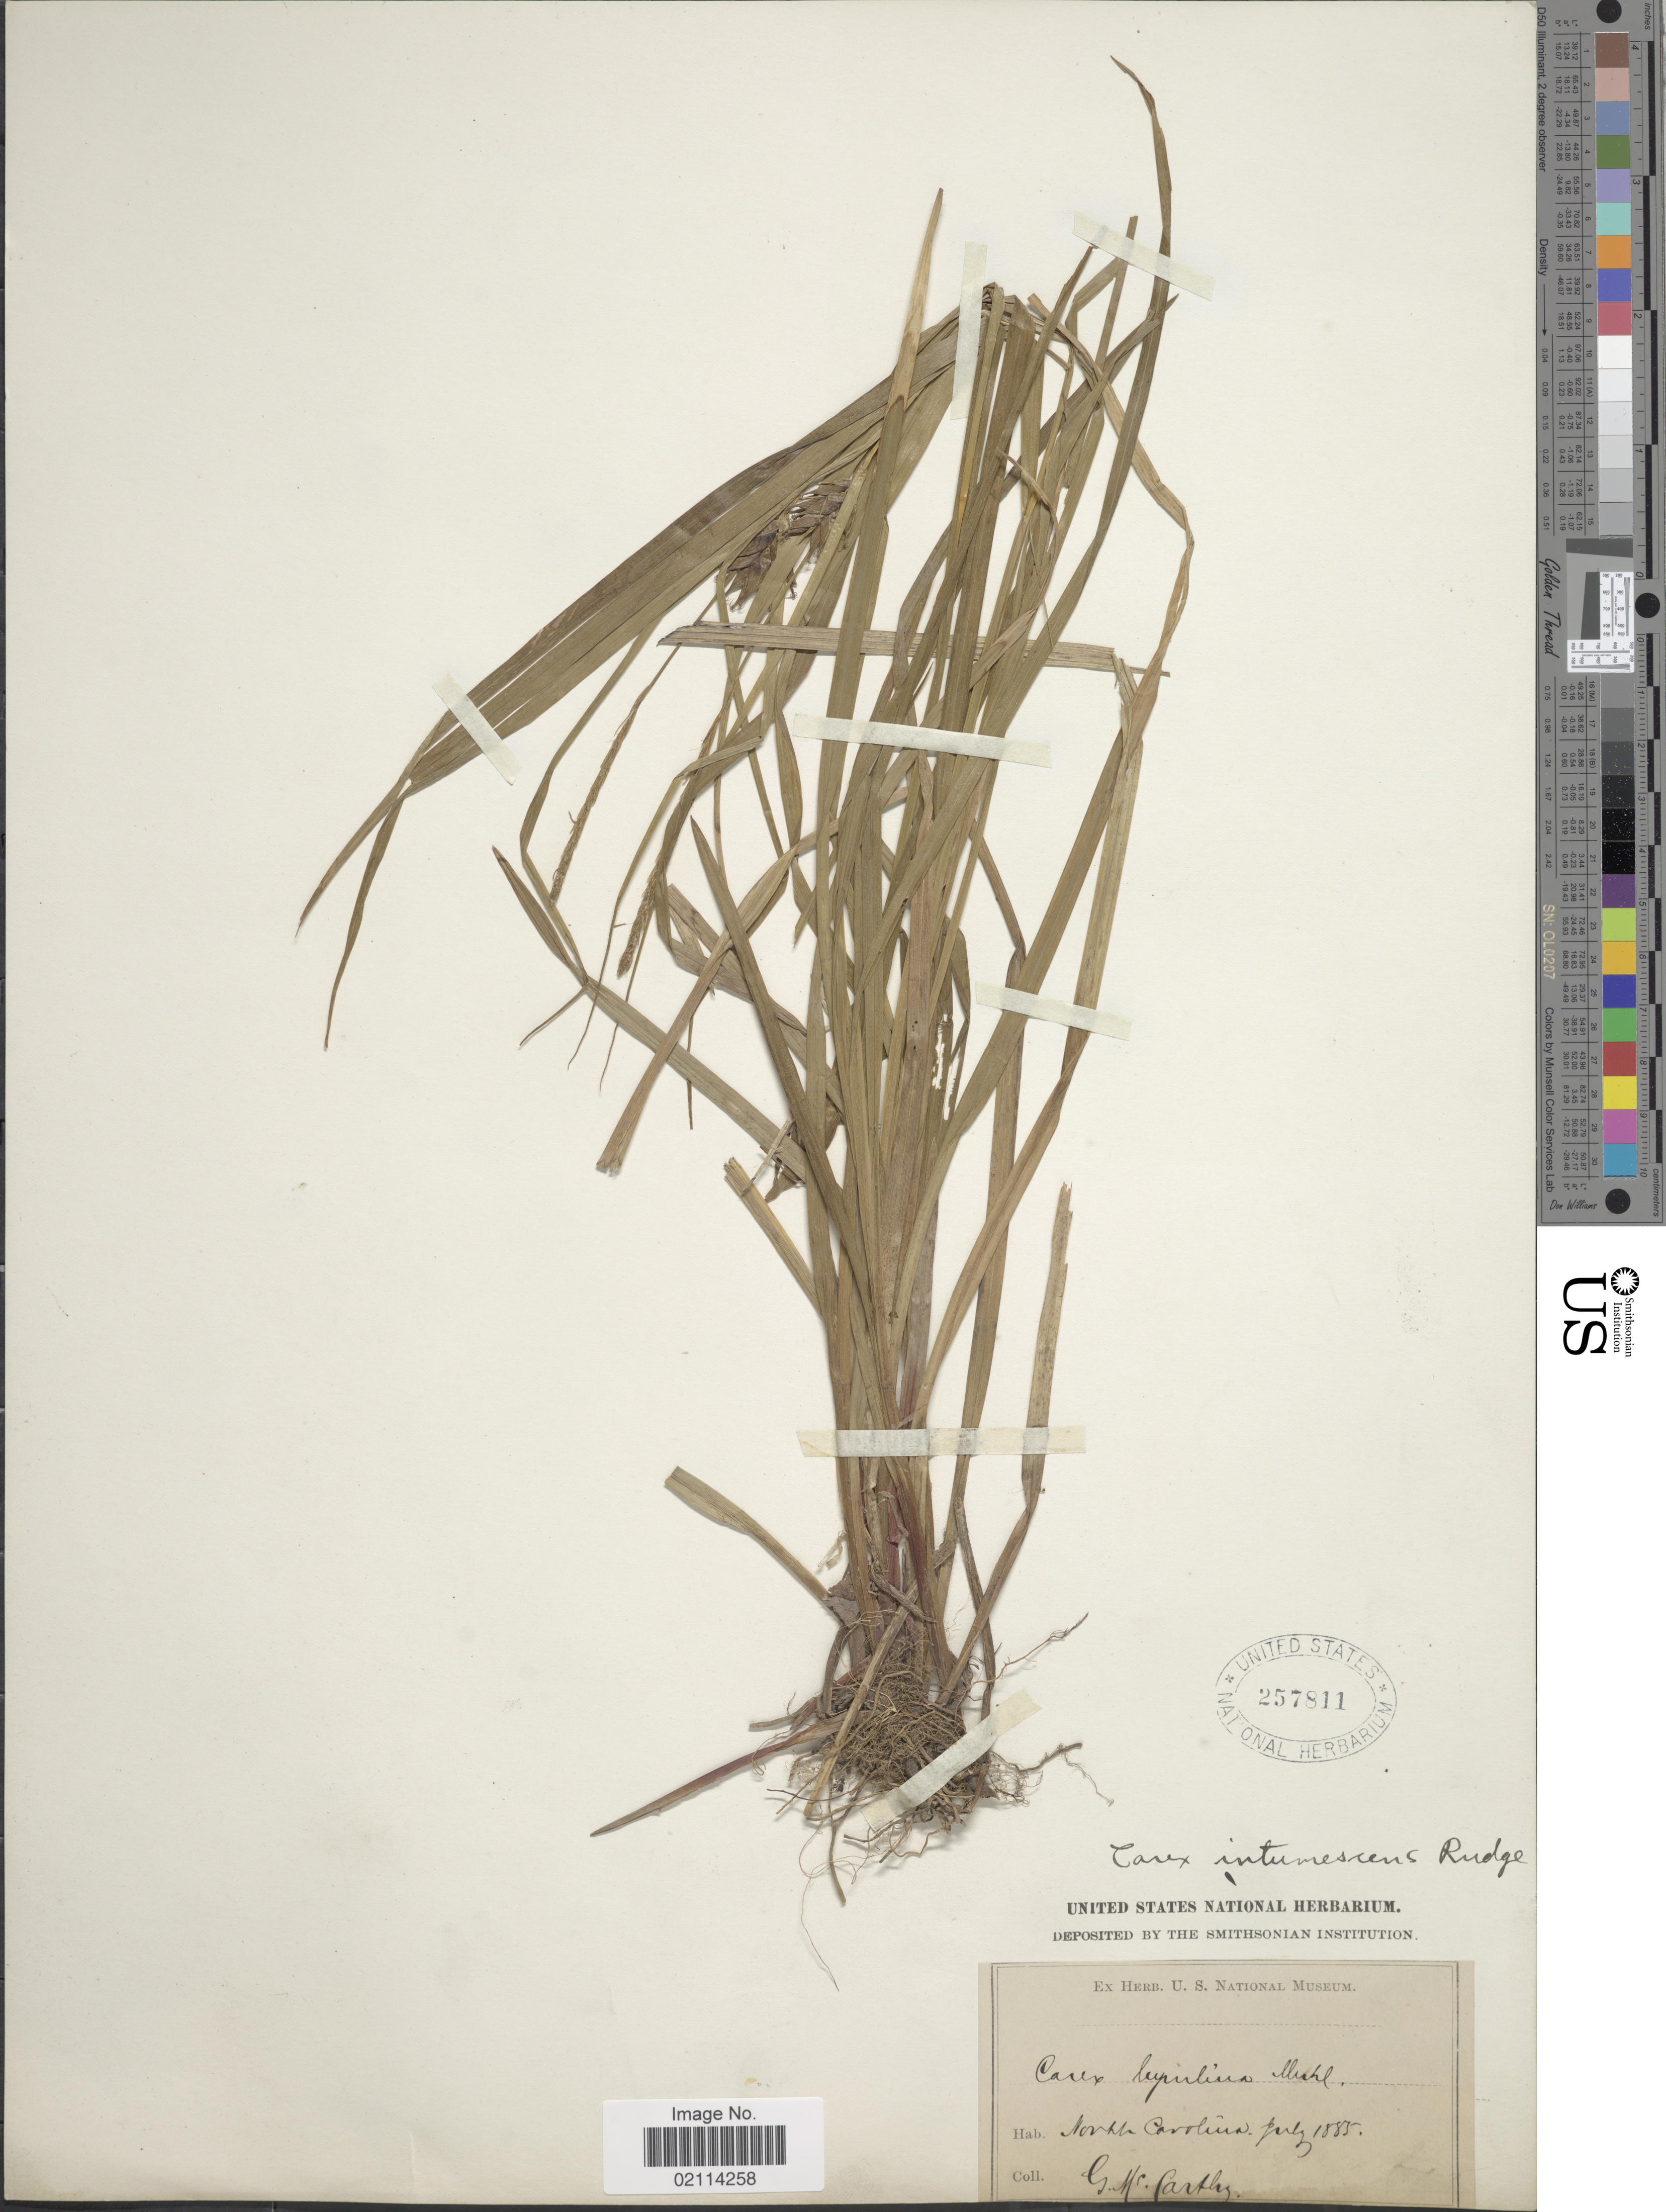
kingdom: Plantae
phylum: Tracheophyta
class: Liliopsida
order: Poales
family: Cyperaceae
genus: Carex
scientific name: Carex intumescens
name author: Rudge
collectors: G. McCarthy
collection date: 1885-07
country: United States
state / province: North Carolina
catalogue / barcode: US 257811